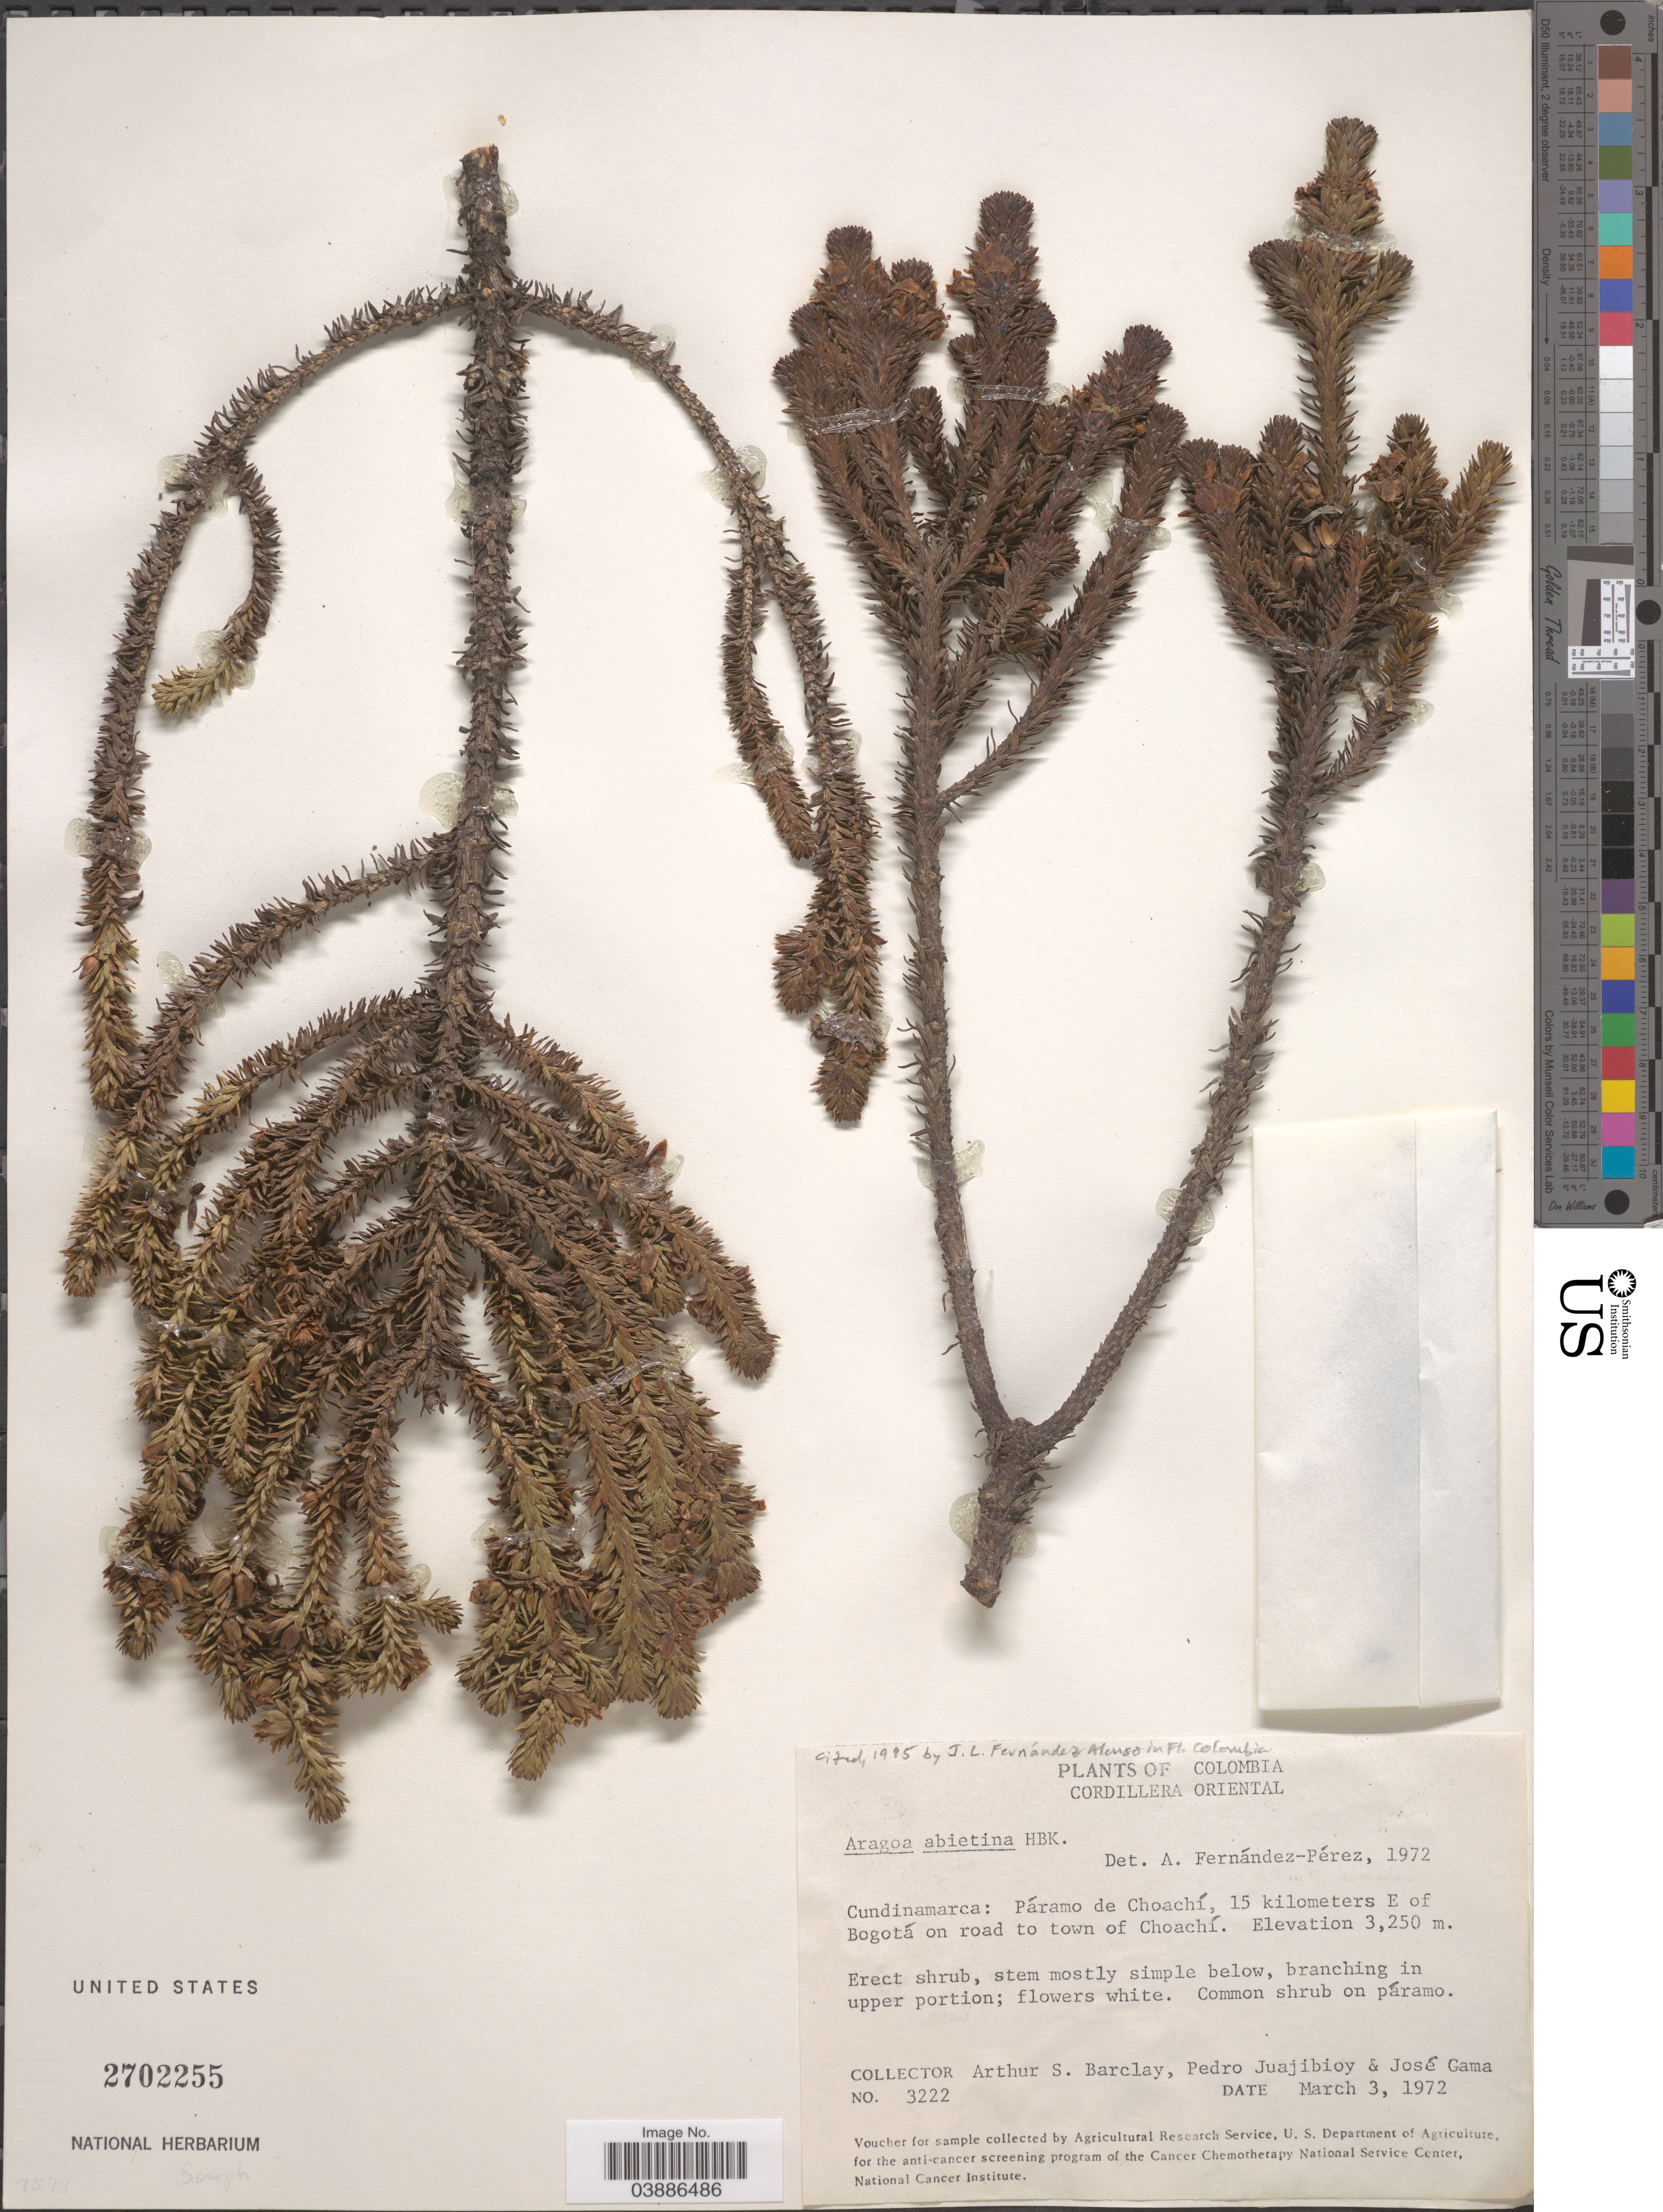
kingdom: Plantae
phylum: Tracheophyta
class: Magnoliopsida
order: Lamiales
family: Plantaginaceae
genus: Aragoa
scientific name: Aragoa abietina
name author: Kunth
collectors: A. S. Barclay, P. Juajibioy & J. Gama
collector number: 3222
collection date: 1972-03-03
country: Colombia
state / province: Cundinamarca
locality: Cordillera Oriental. Páramo de Choachí, 15 kilometers E of Bogotá on road to town of Choachí.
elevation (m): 3250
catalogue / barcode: US 2702255